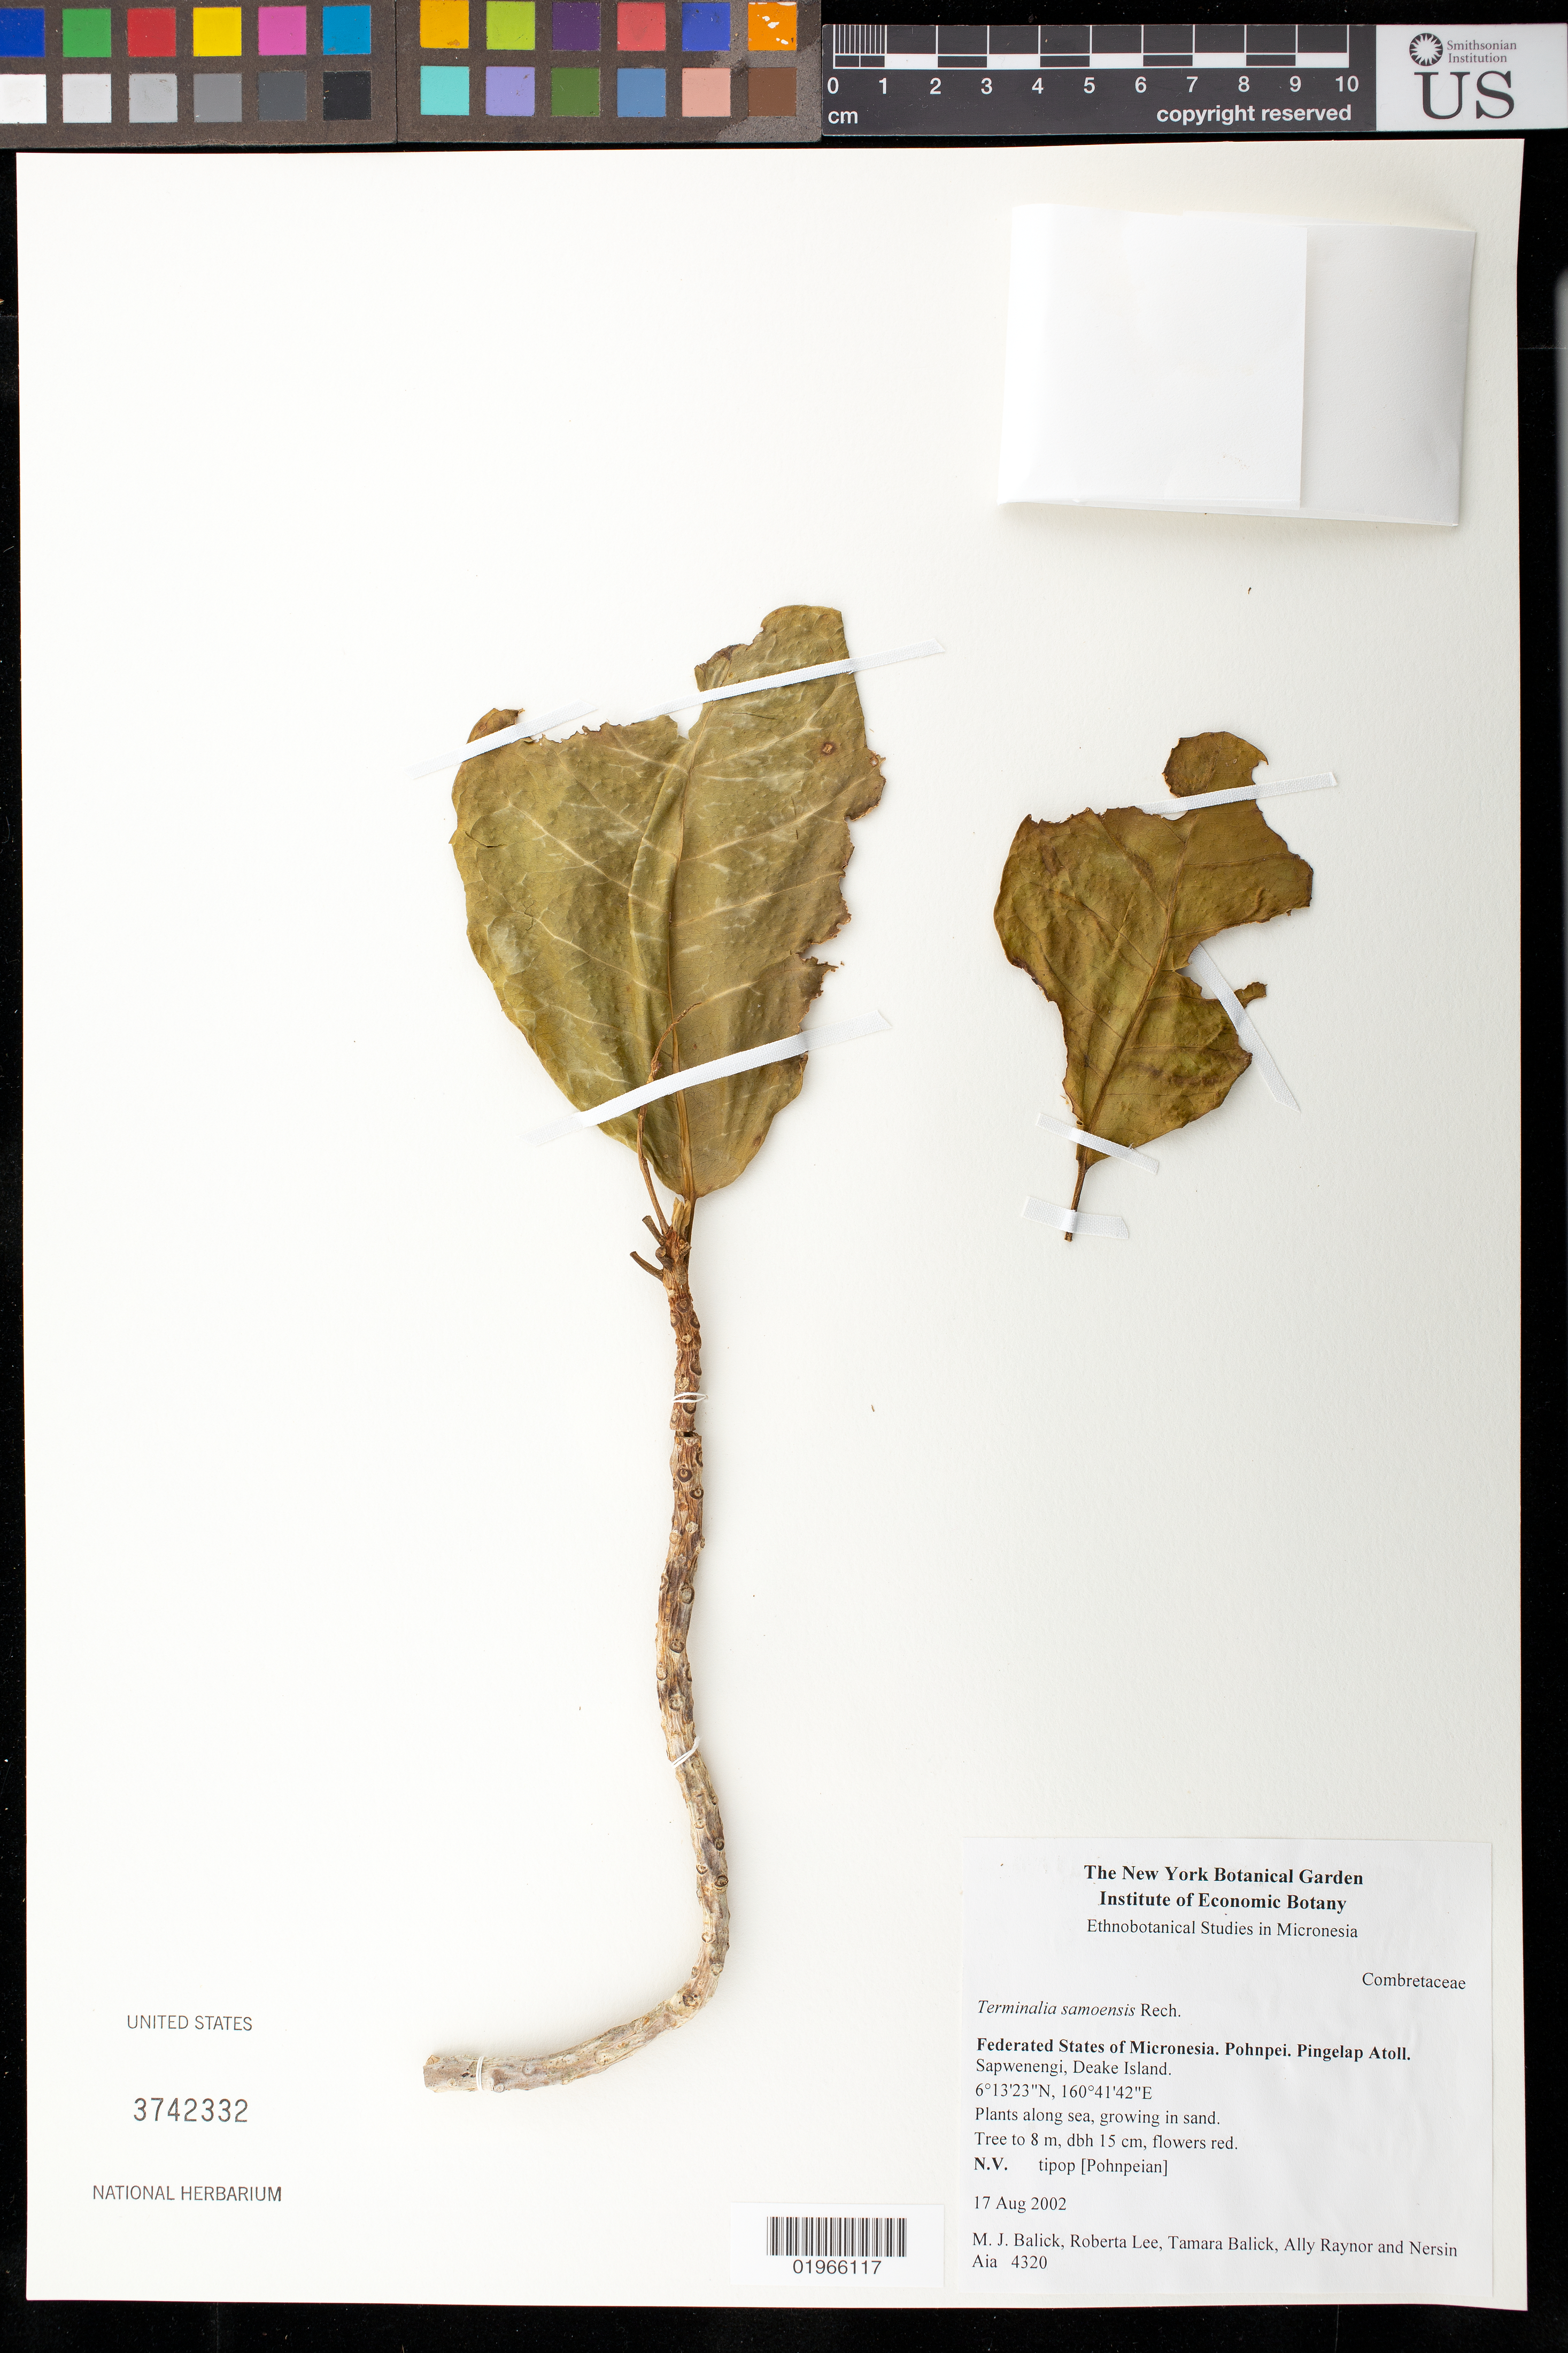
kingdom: Plantae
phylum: Tracheophyta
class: Magnoliopsida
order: Myrtales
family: Combretaceae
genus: Terminalia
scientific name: Terminalia samoensis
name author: Rech.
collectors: M. J. Balick, R. Lee, T. Balick, A. Raynor & N. Aia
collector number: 4320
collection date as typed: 17 Aug 2002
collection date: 2002-08-17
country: Micronesia, Federated States of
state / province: Pohnpei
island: Pingelap Atoll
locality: Sapwenengi, Deake Island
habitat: Along sea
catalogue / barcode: US 3742332